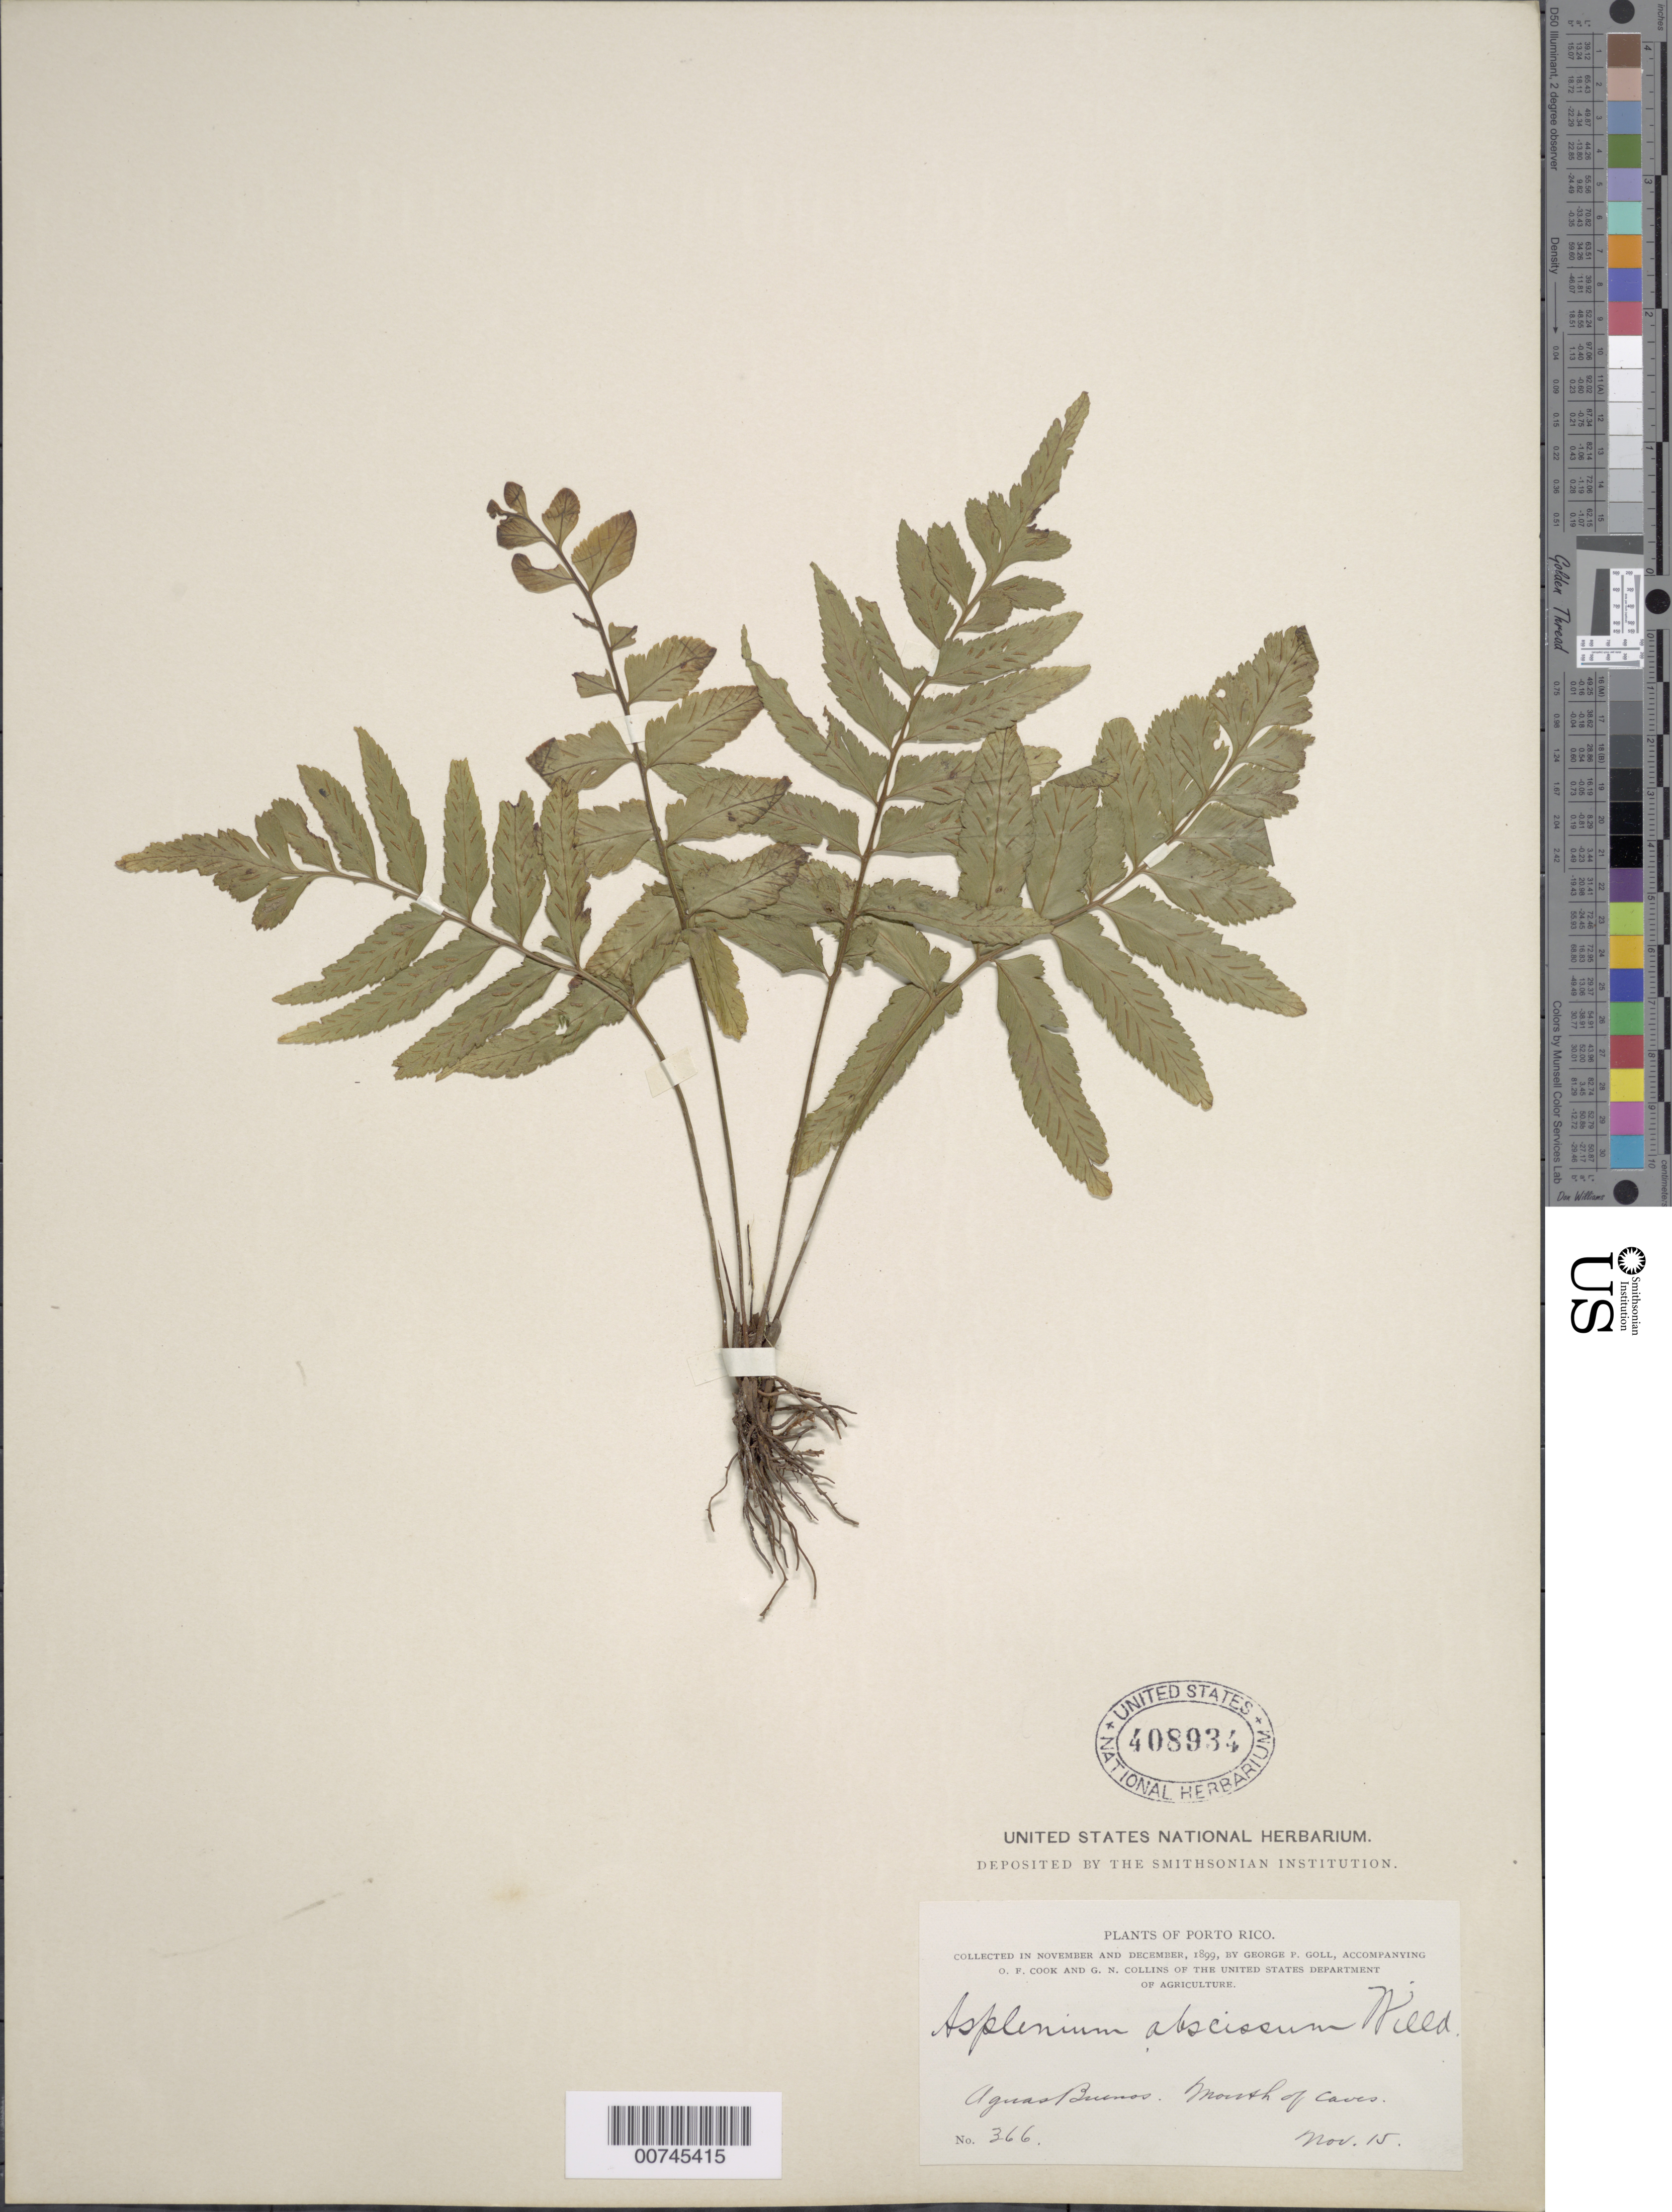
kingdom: Plantae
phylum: Tracheophyta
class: Polypodiopsida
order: Polypodiales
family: Aspleniaceae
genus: Asplenium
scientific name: Asplenium abscissum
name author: Willd.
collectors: G. Goll, O. F. Cook & G. N. Collins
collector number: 366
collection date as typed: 15 Nov 1899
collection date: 1899-11-15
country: Puerto Rico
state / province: Agua Buenas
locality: Aguas Buenas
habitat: Mouth of Caves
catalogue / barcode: US 408934